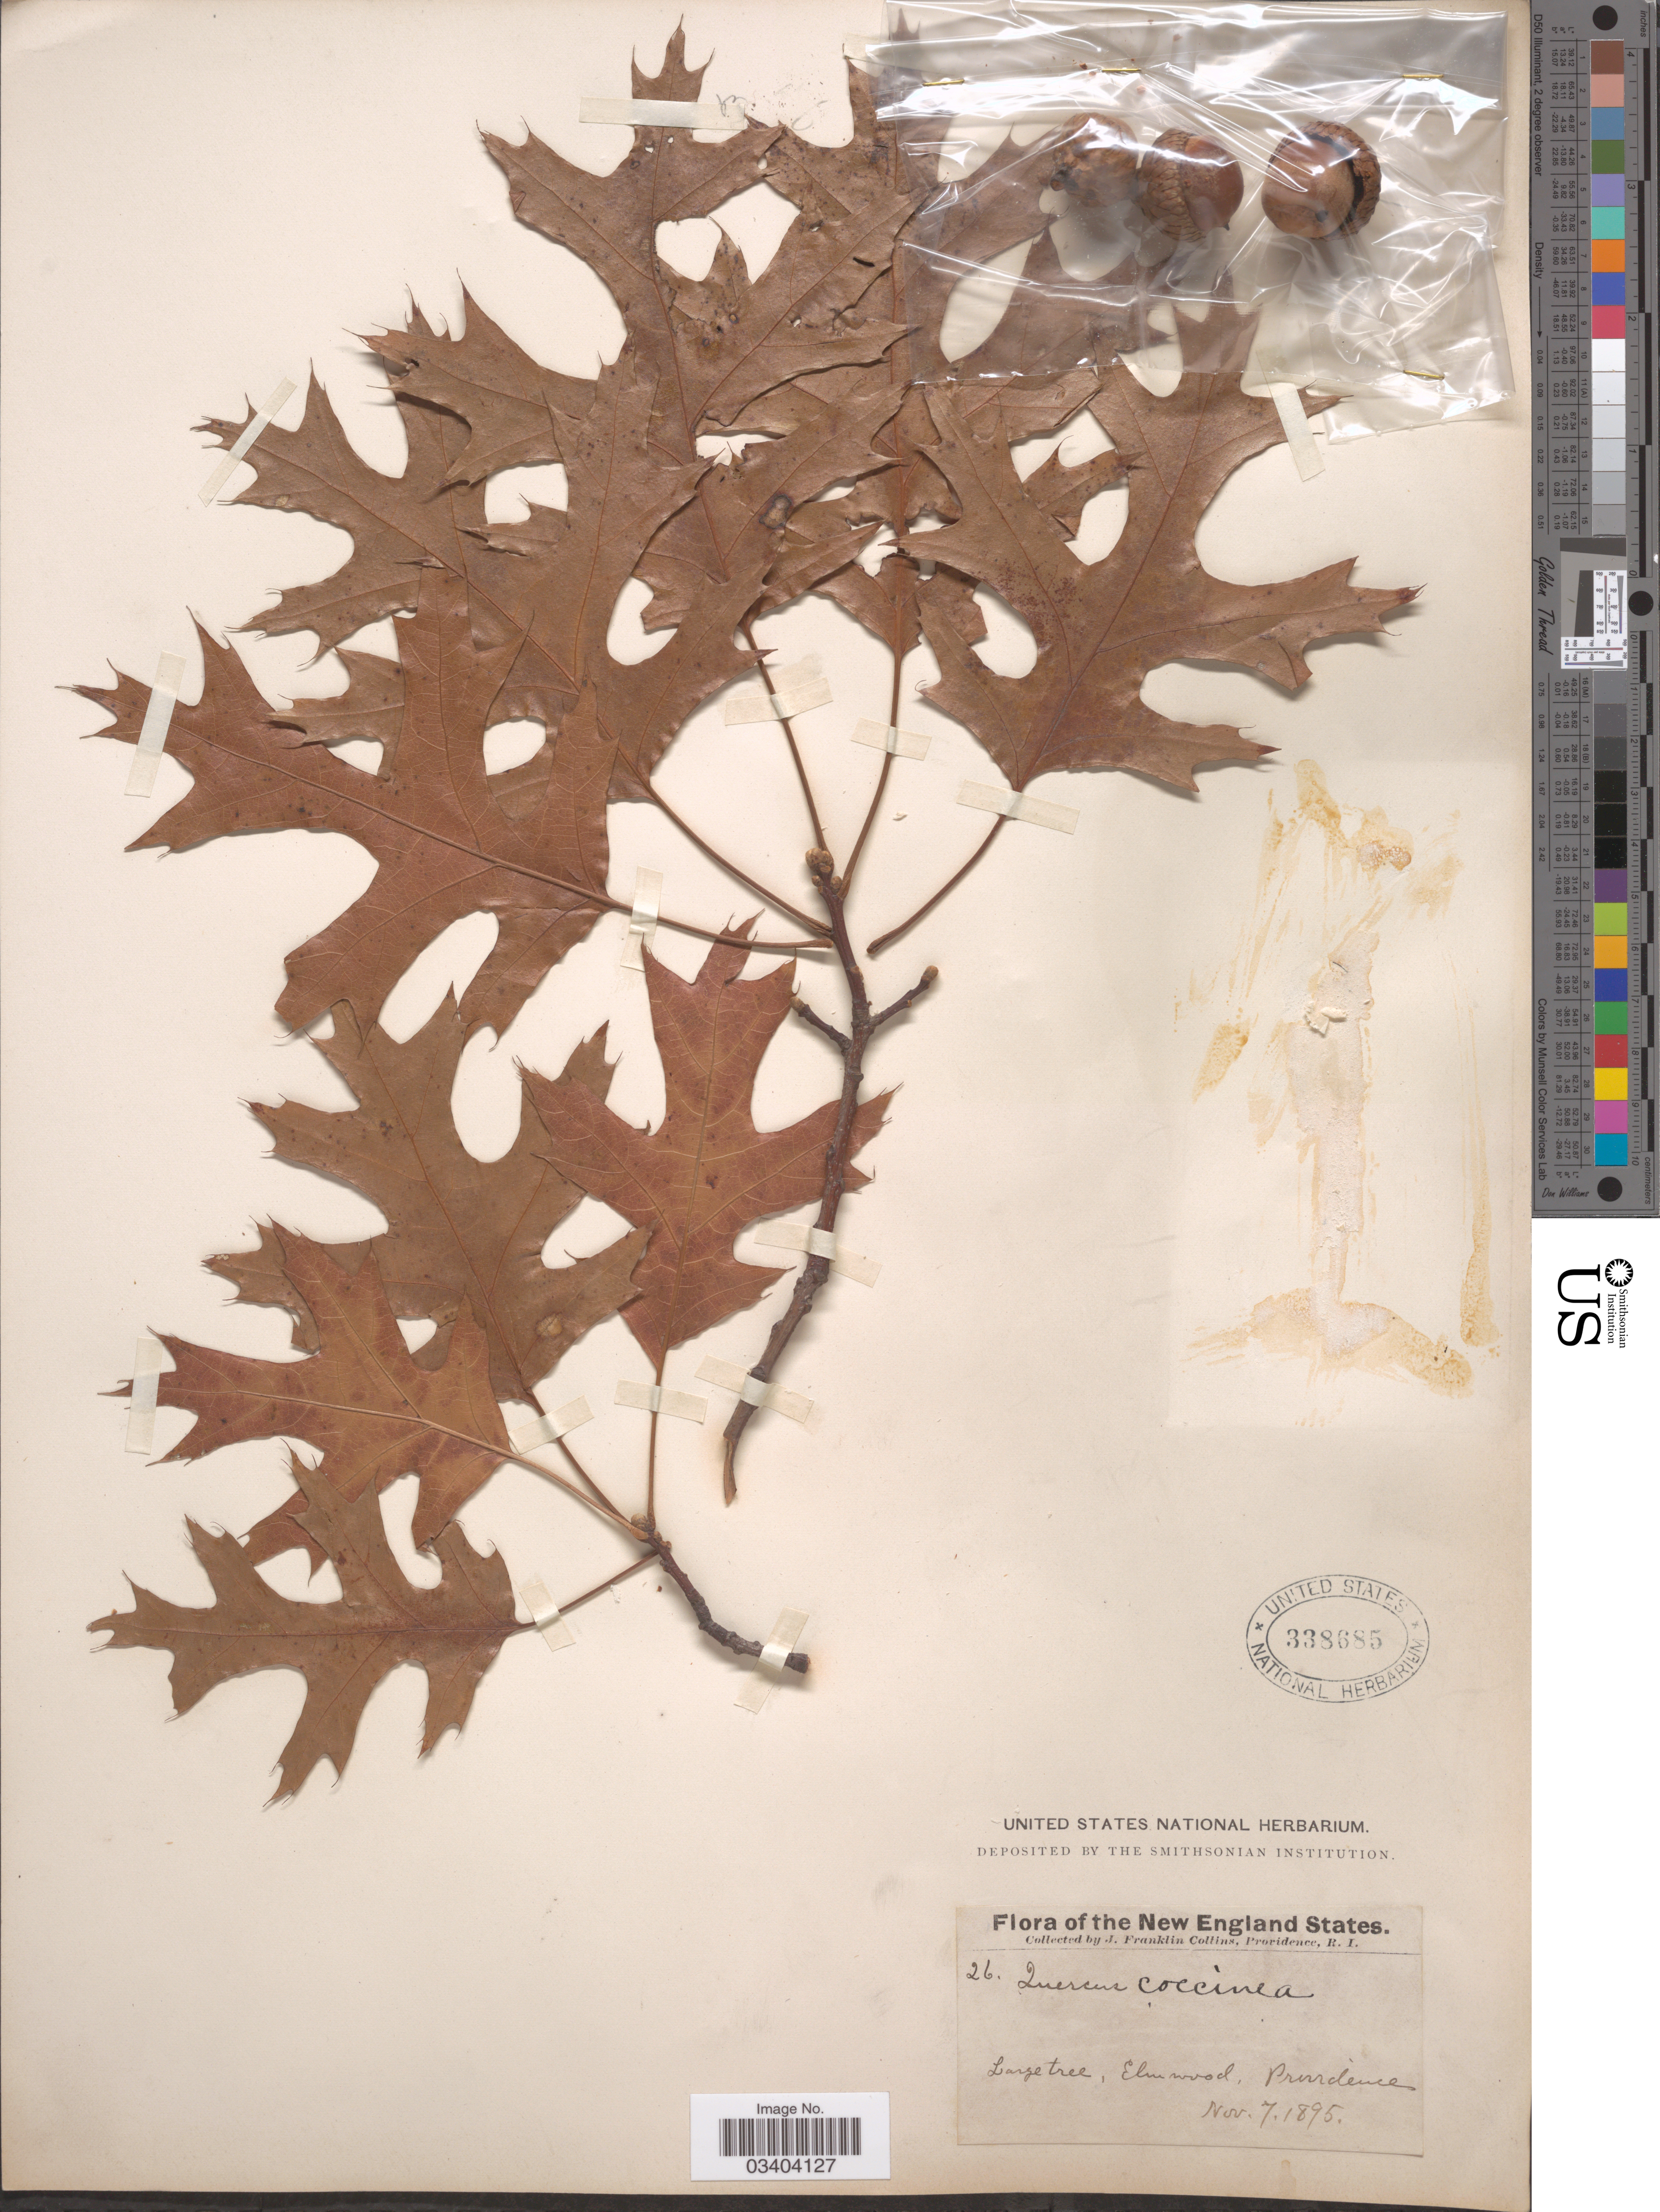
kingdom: Plantae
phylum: Tracheophyta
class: Magnoliopsida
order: Fagales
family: Fagaceae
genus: Quercus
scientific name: Quercus coccinea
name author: Münchh.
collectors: J. Collins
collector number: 26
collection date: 1895-11-07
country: United States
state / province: Rhode Island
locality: New England States. Elmwood, Providence.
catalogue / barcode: US 338685